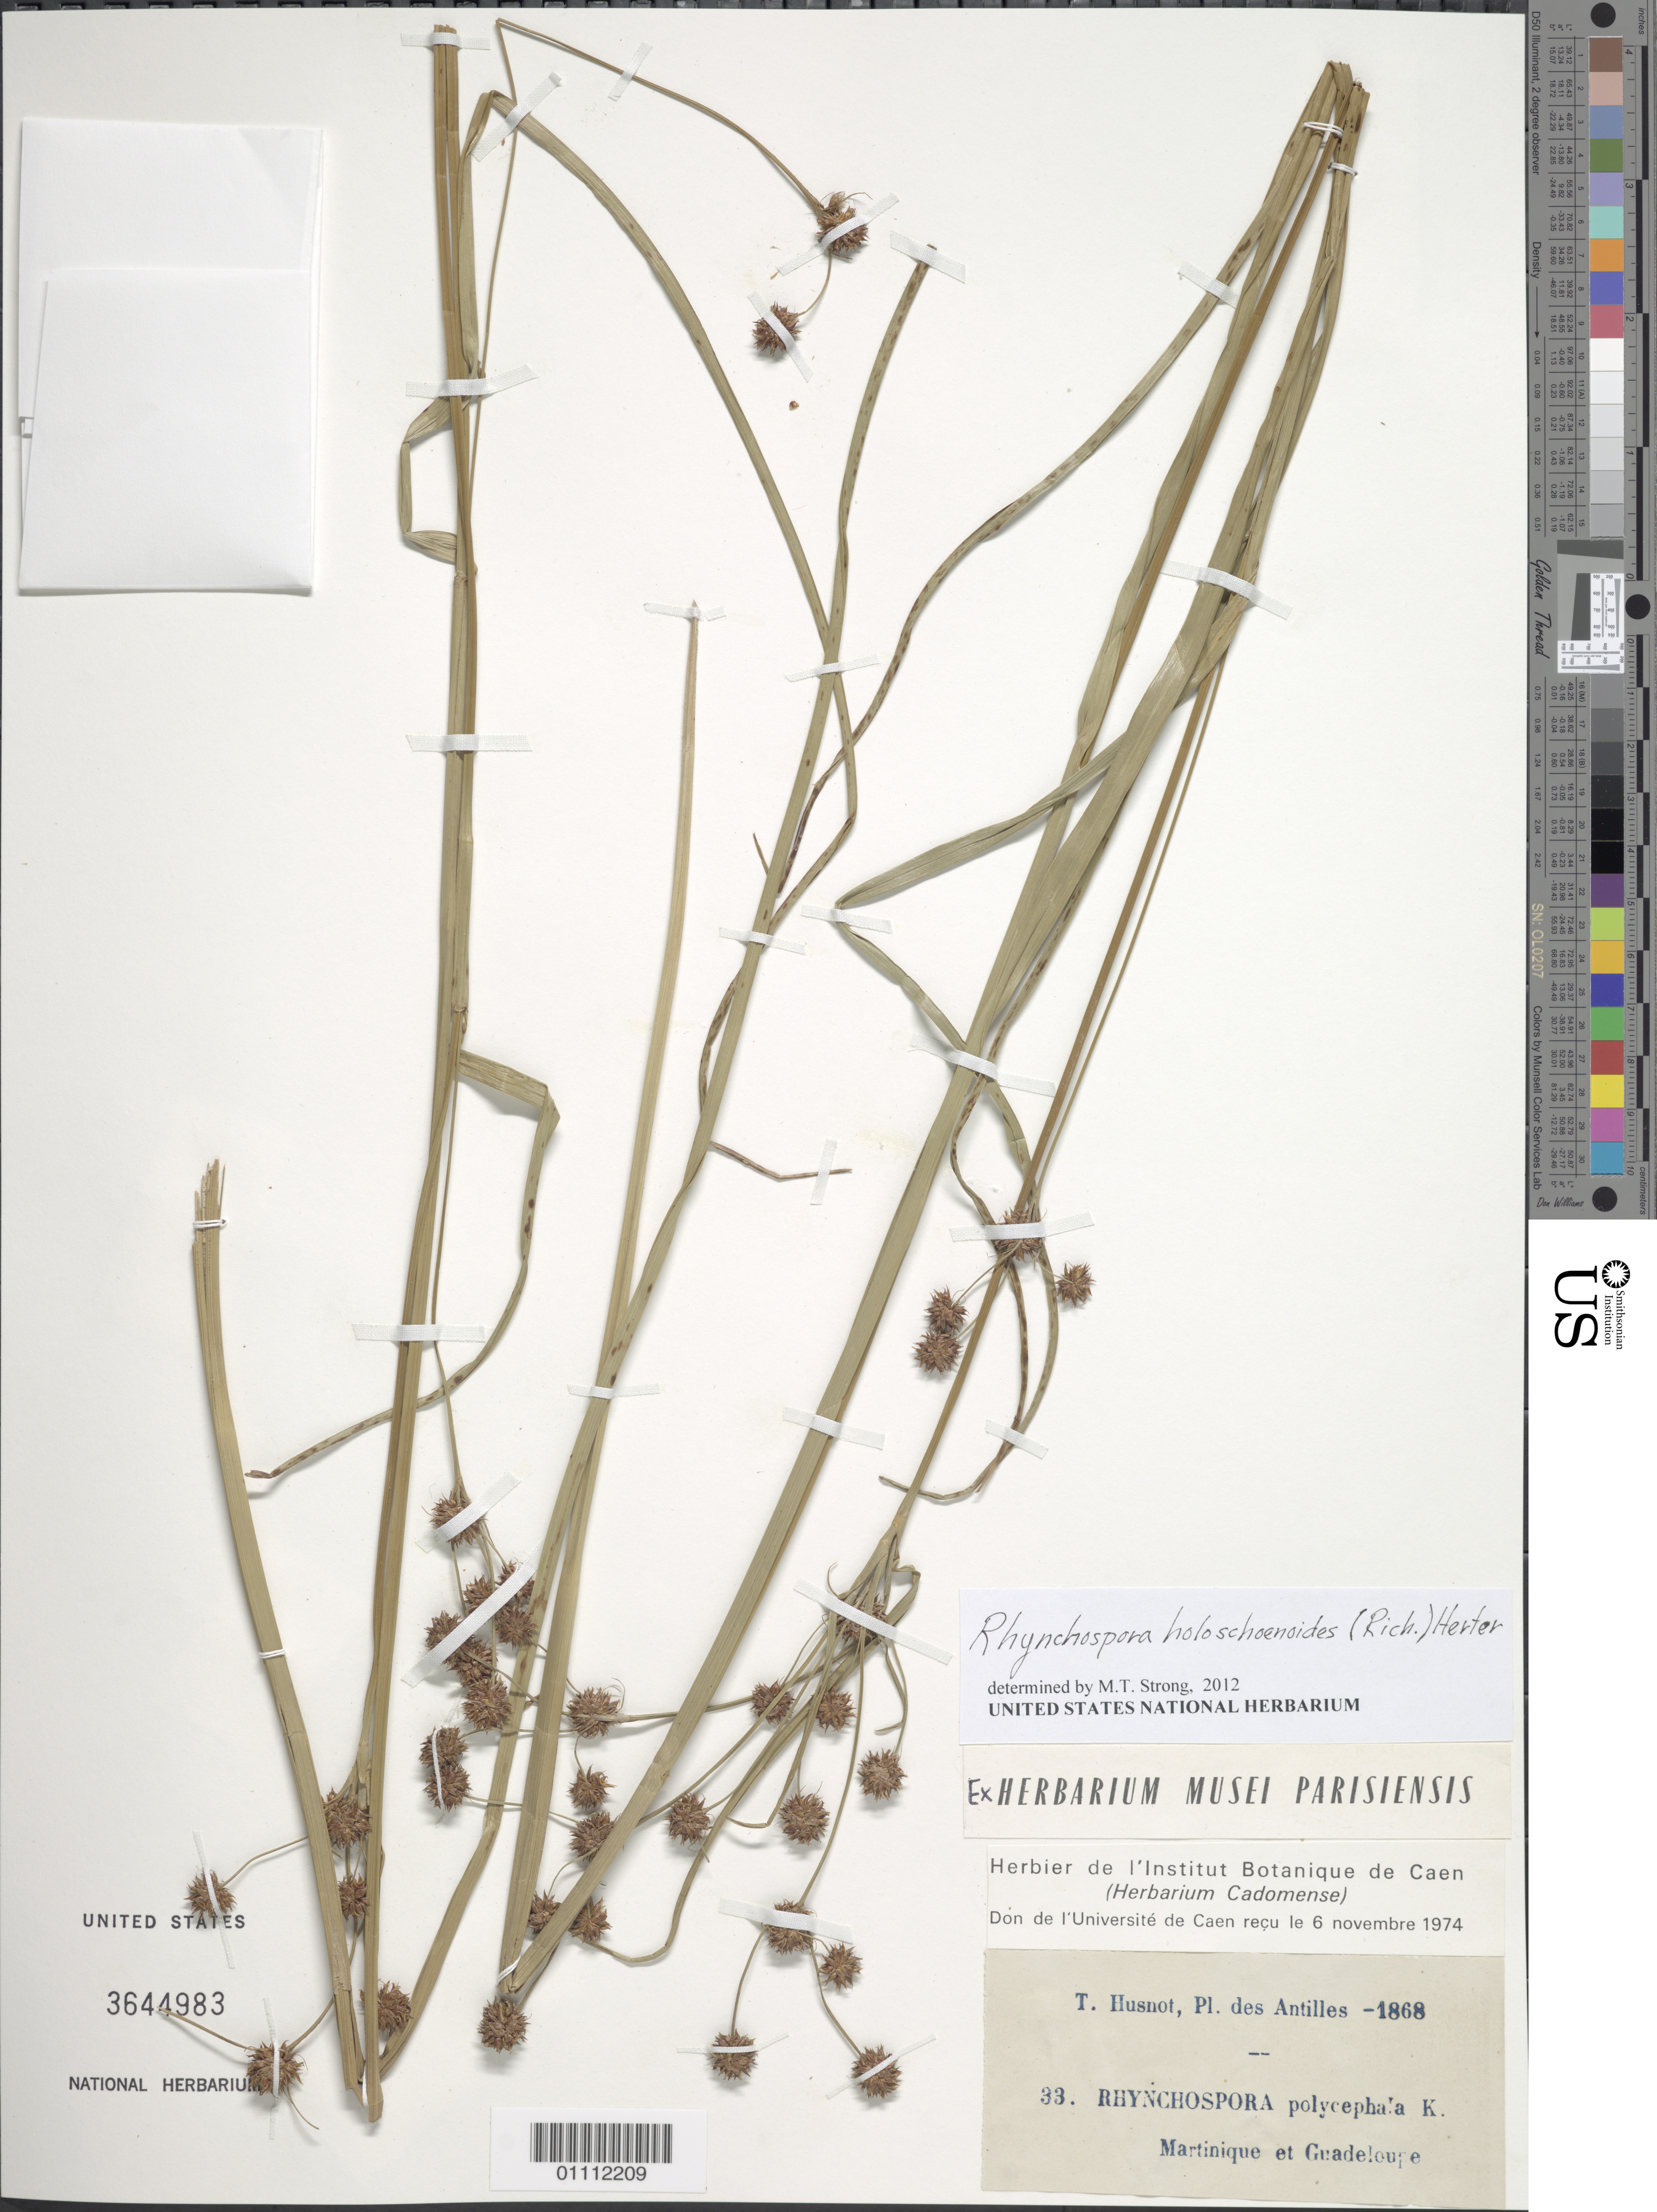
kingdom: Plantae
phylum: Tracheophyta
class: Liliopsida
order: Poales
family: Cyperaceae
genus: Rhynchospora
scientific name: Rhynchospora holoschoenoides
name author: (Rich.) Herter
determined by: Strong, M. T., (US), Smithsonian Institution - National Museum of Natural History (UNITED STATES)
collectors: P. T. Husnot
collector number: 33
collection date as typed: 1868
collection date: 1868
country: Guadeloupe / Martinique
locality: Martinique et Guadeloupe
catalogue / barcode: US 3644983